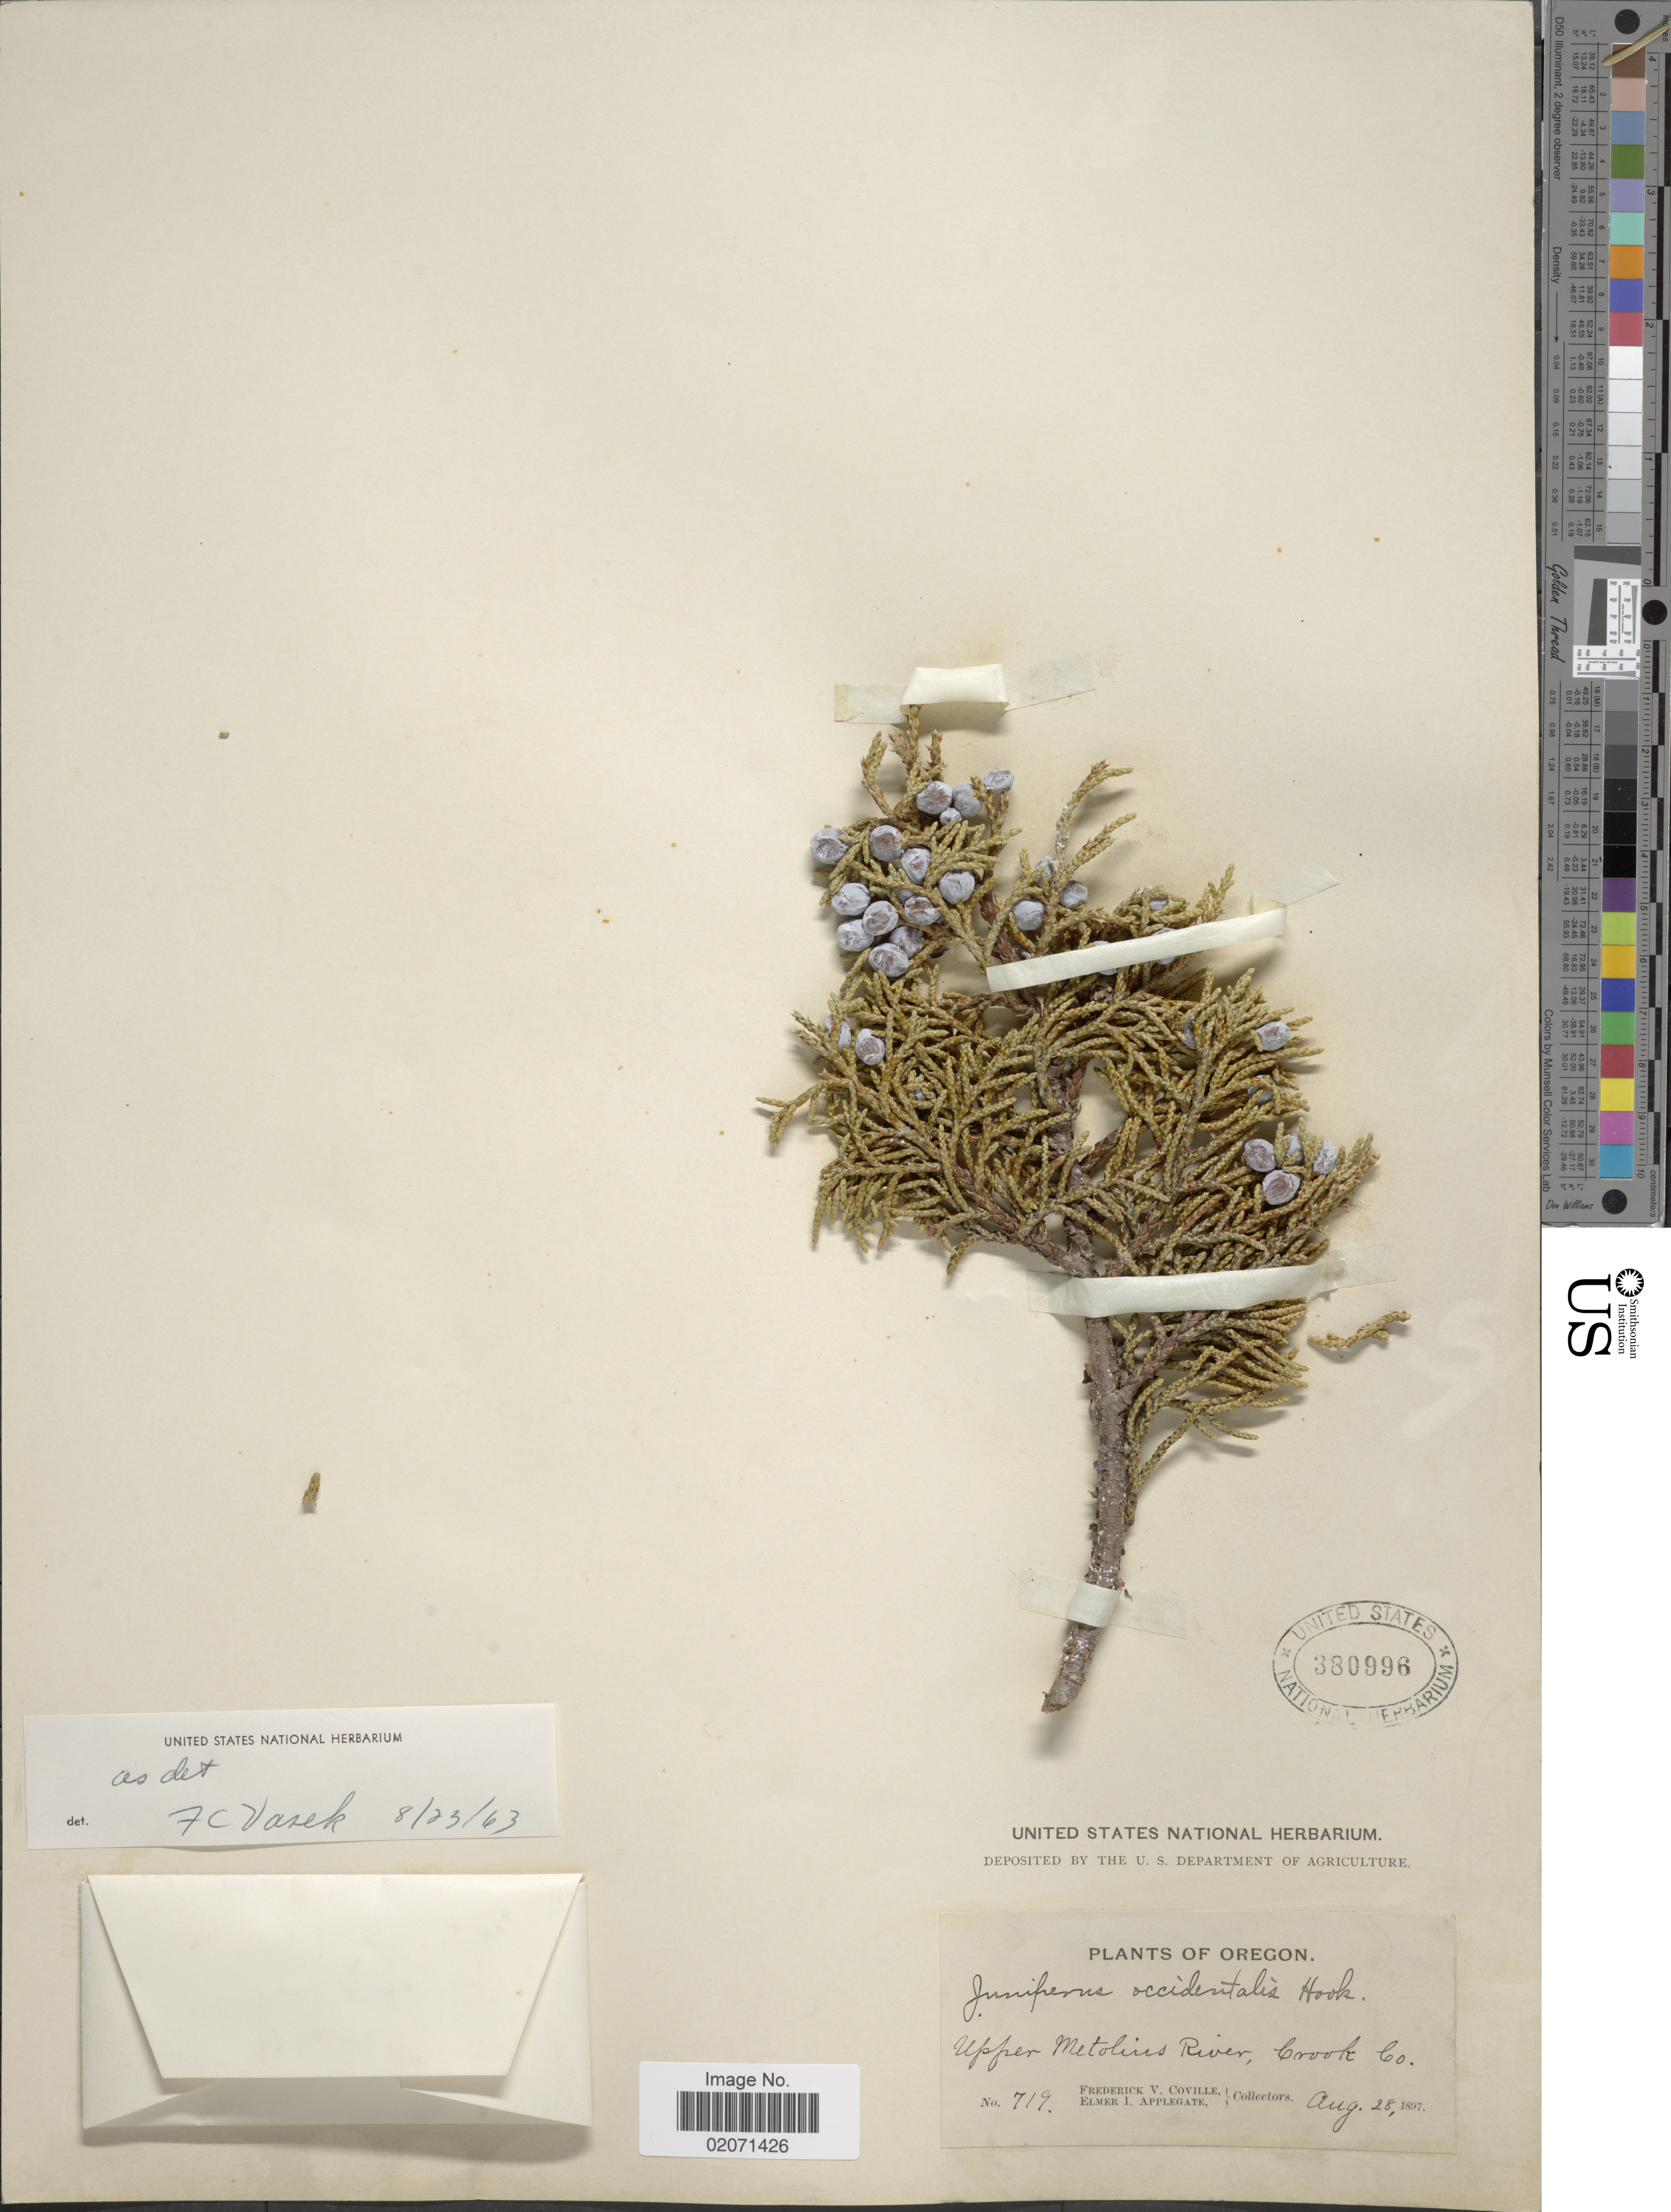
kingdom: Plantae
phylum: Tracheophyta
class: Pinopsida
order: Pinales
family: Cupressaceae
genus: Juniperus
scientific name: Juniperus occidentalis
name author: Hook.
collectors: F. V. Coville & E. I. Applegate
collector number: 719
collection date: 1897-08-28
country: United States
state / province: Oregon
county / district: Crook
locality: Upper Metolius River, Crook Co.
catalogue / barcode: US 380996